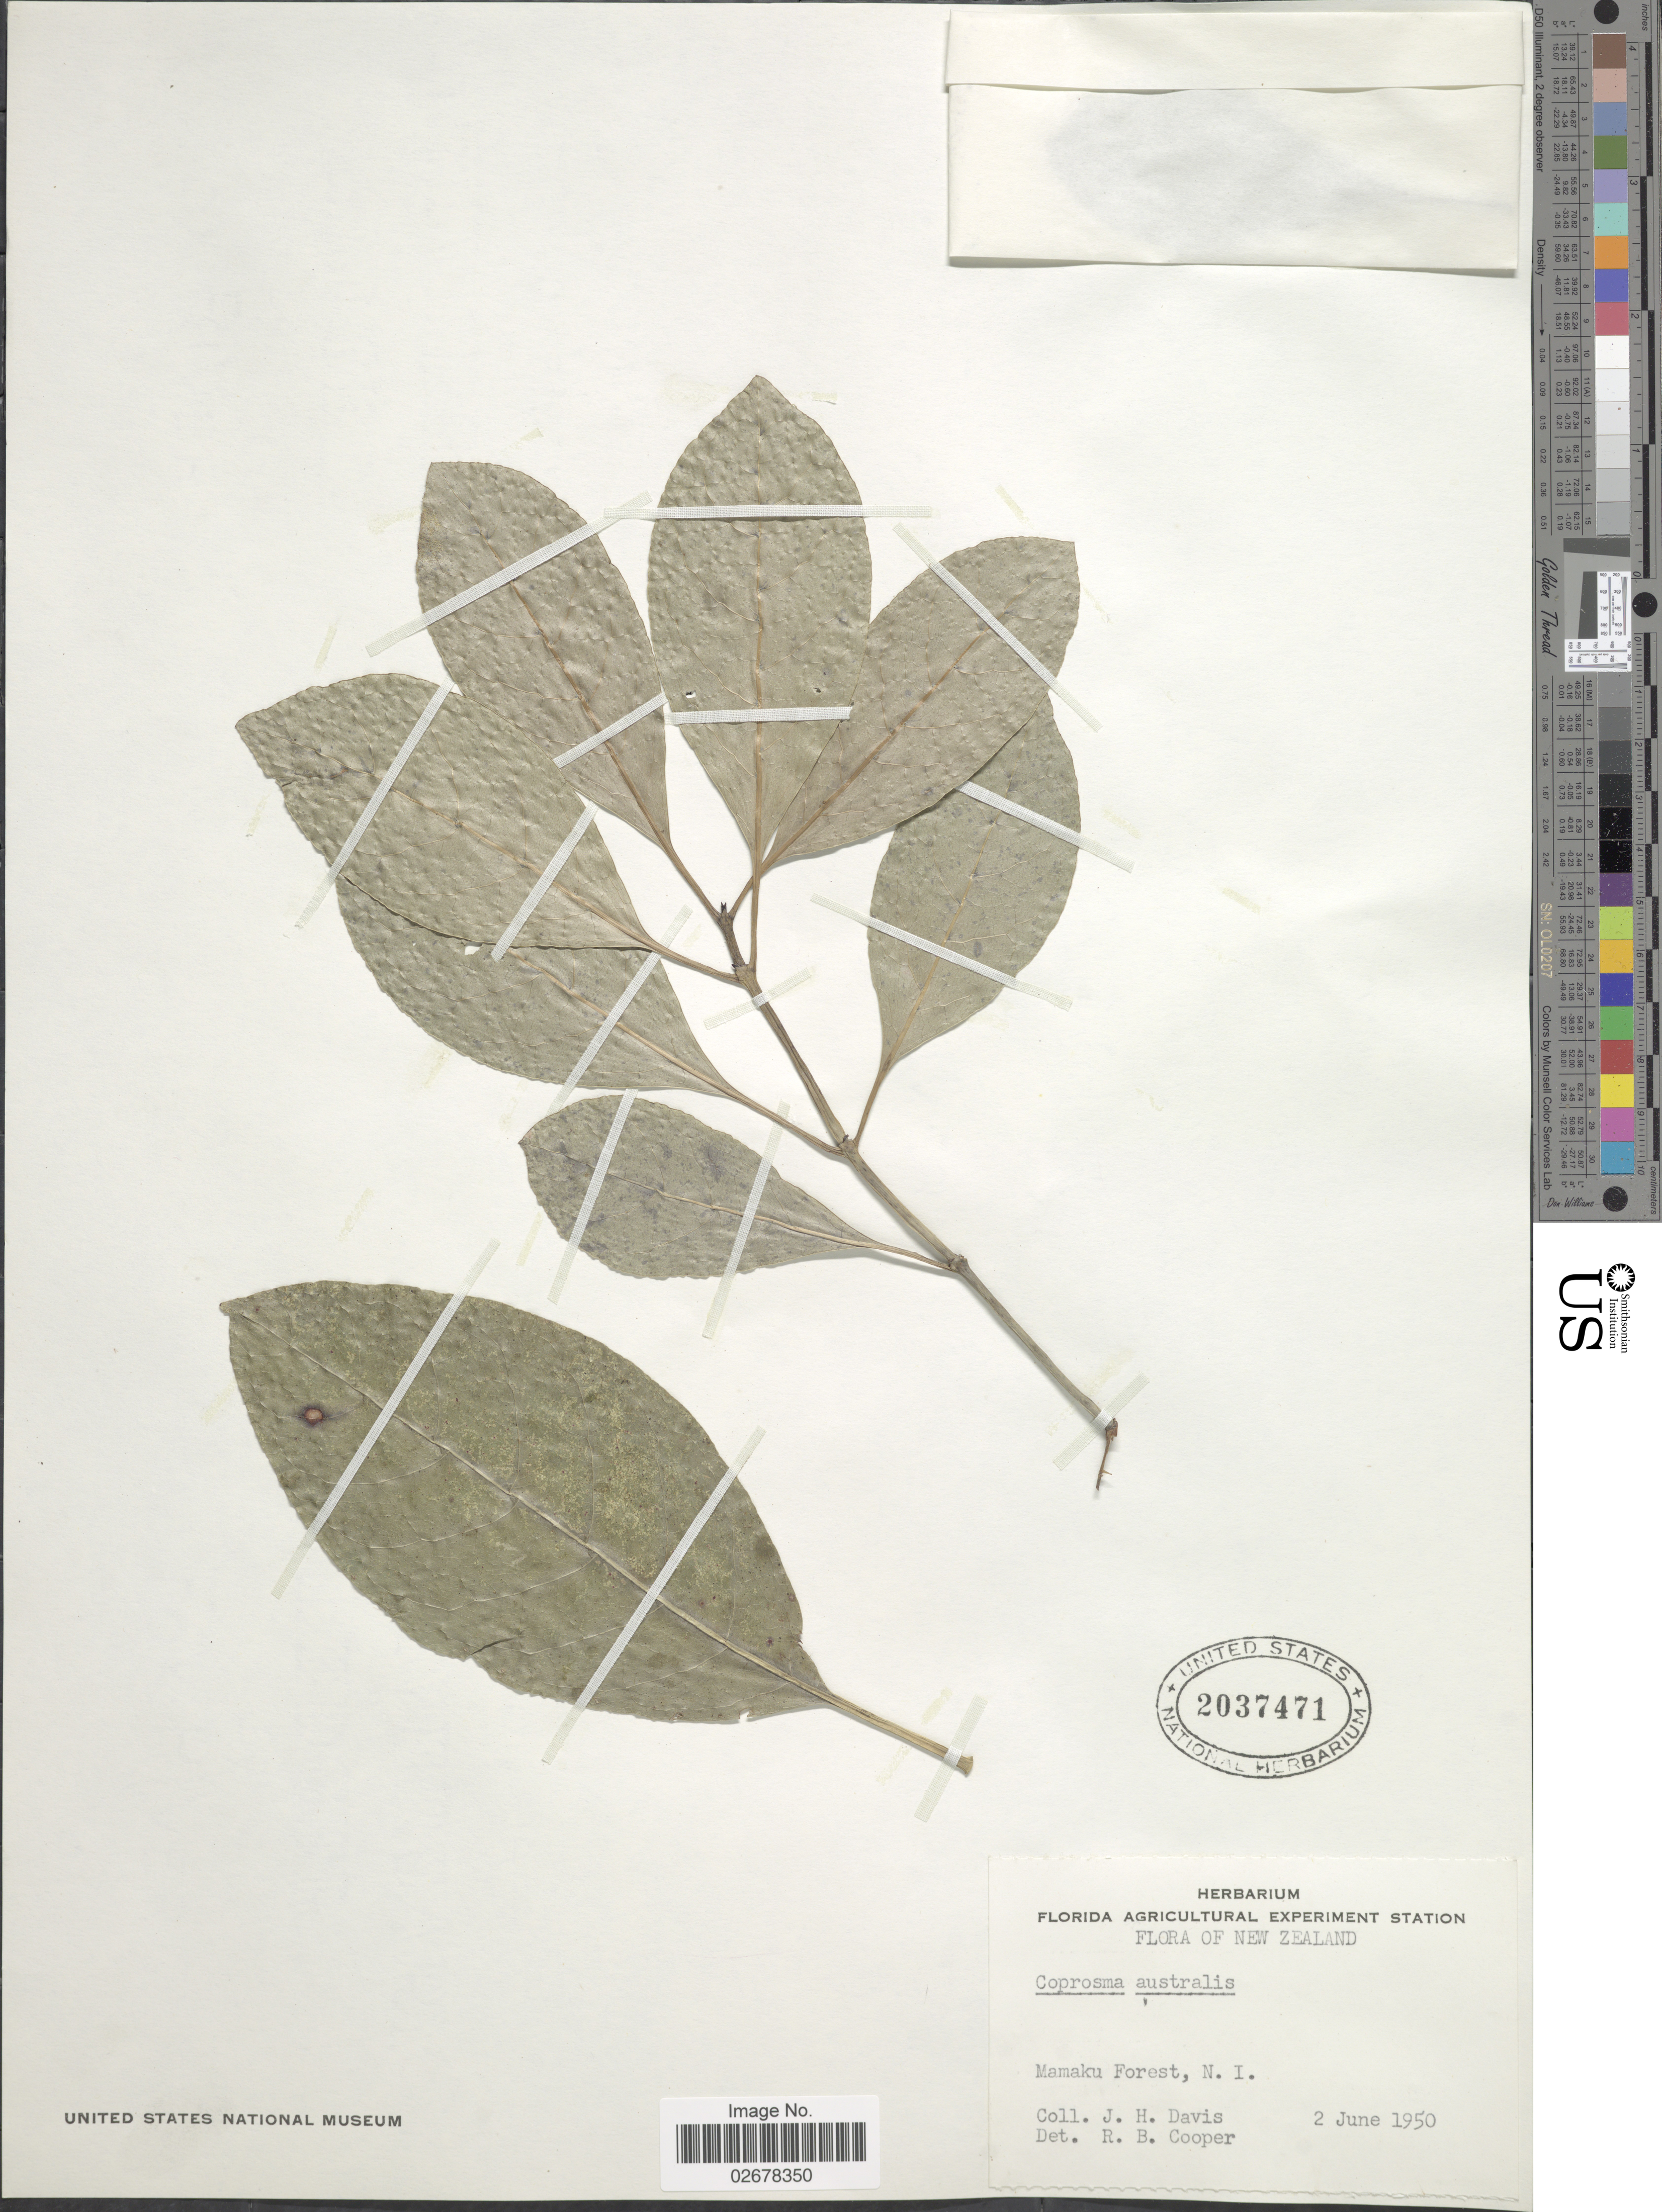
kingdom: Plantae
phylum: Tracheophyta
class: Magnoliopsida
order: Gentianales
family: Rubiaceae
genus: Coprosma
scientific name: Coprosma australis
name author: (A. Rich.) B.L. Rob.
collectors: J. Davis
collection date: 1950-06-02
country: New Zealand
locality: Mamaku Forest, N. I.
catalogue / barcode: US 2037471